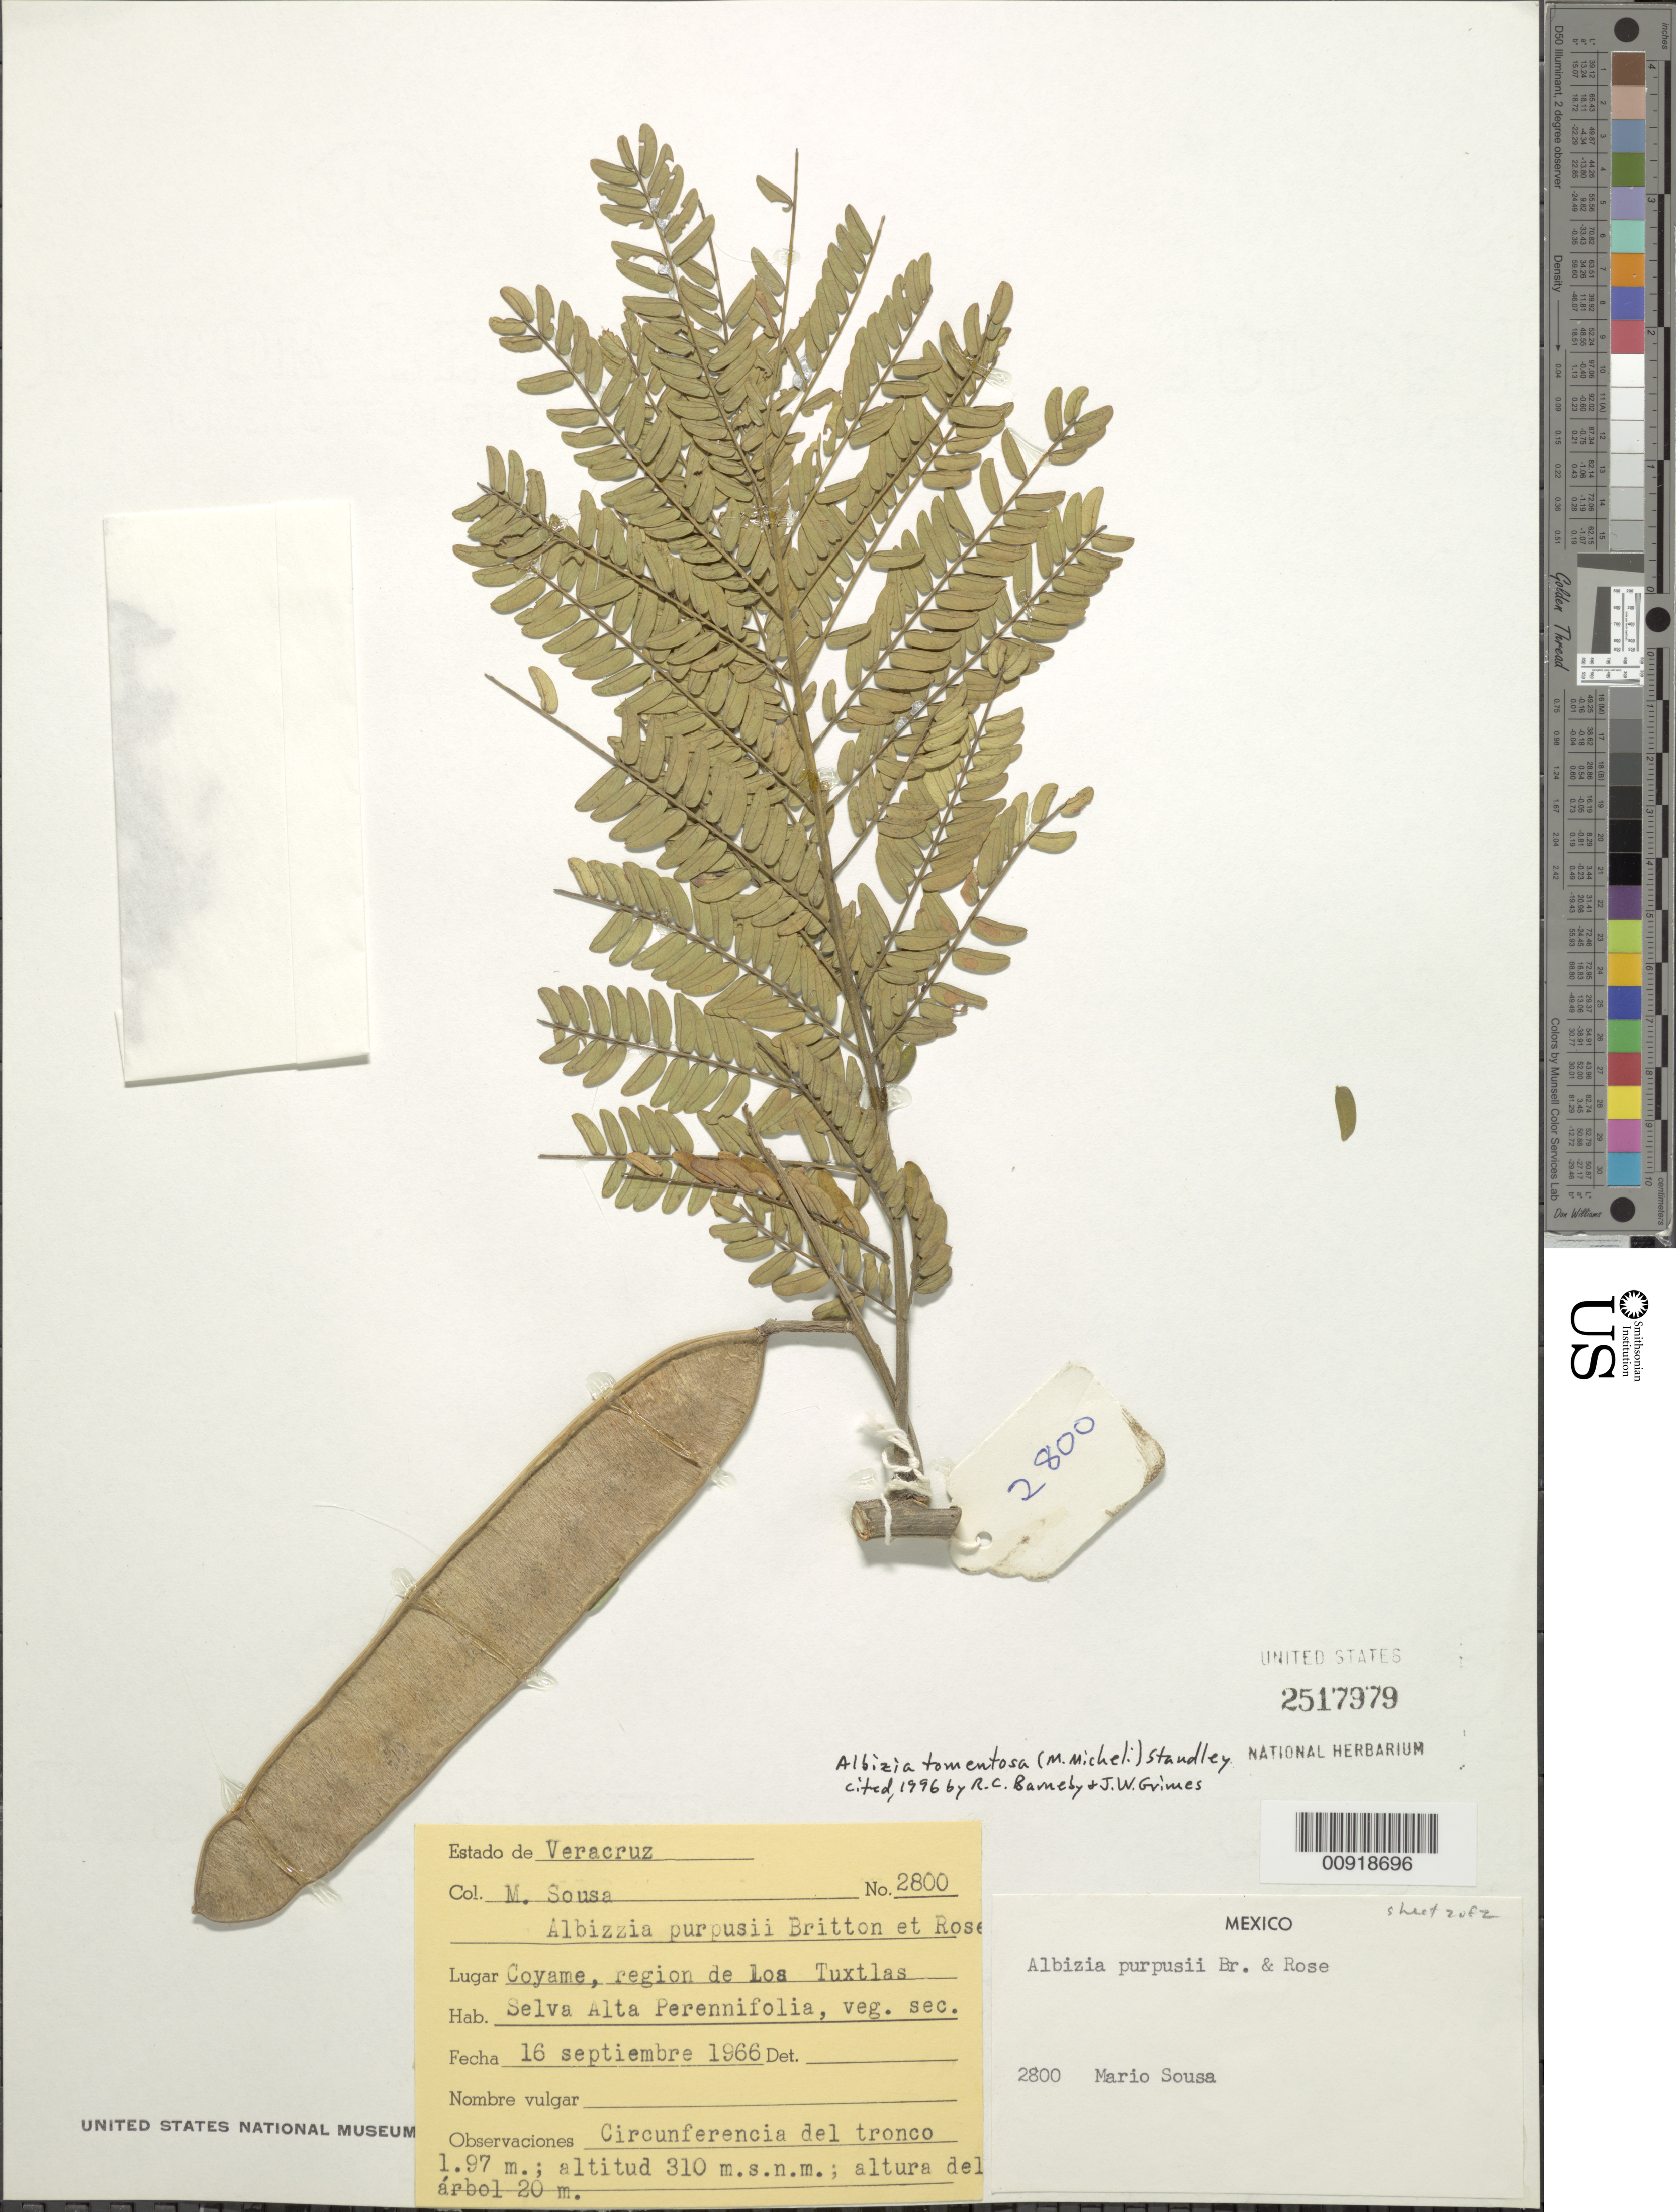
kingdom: Plantae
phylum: Tracheophyta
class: Magnoliopsida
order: Fabales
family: Fabaceae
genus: Pseudalbizzia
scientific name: Pseudalbizzia tomentosa var. purpusii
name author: (Britton & Rose) Koenen & Duno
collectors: M. Sousa S.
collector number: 2800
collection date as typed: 16 Sep 1966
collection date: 1966-09-16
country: Mexico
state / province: Veracruz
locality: Coyame, region de Los Tuxtlas.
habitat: Selva alta perennifolia, veg. sec.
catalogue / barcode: US 2517979